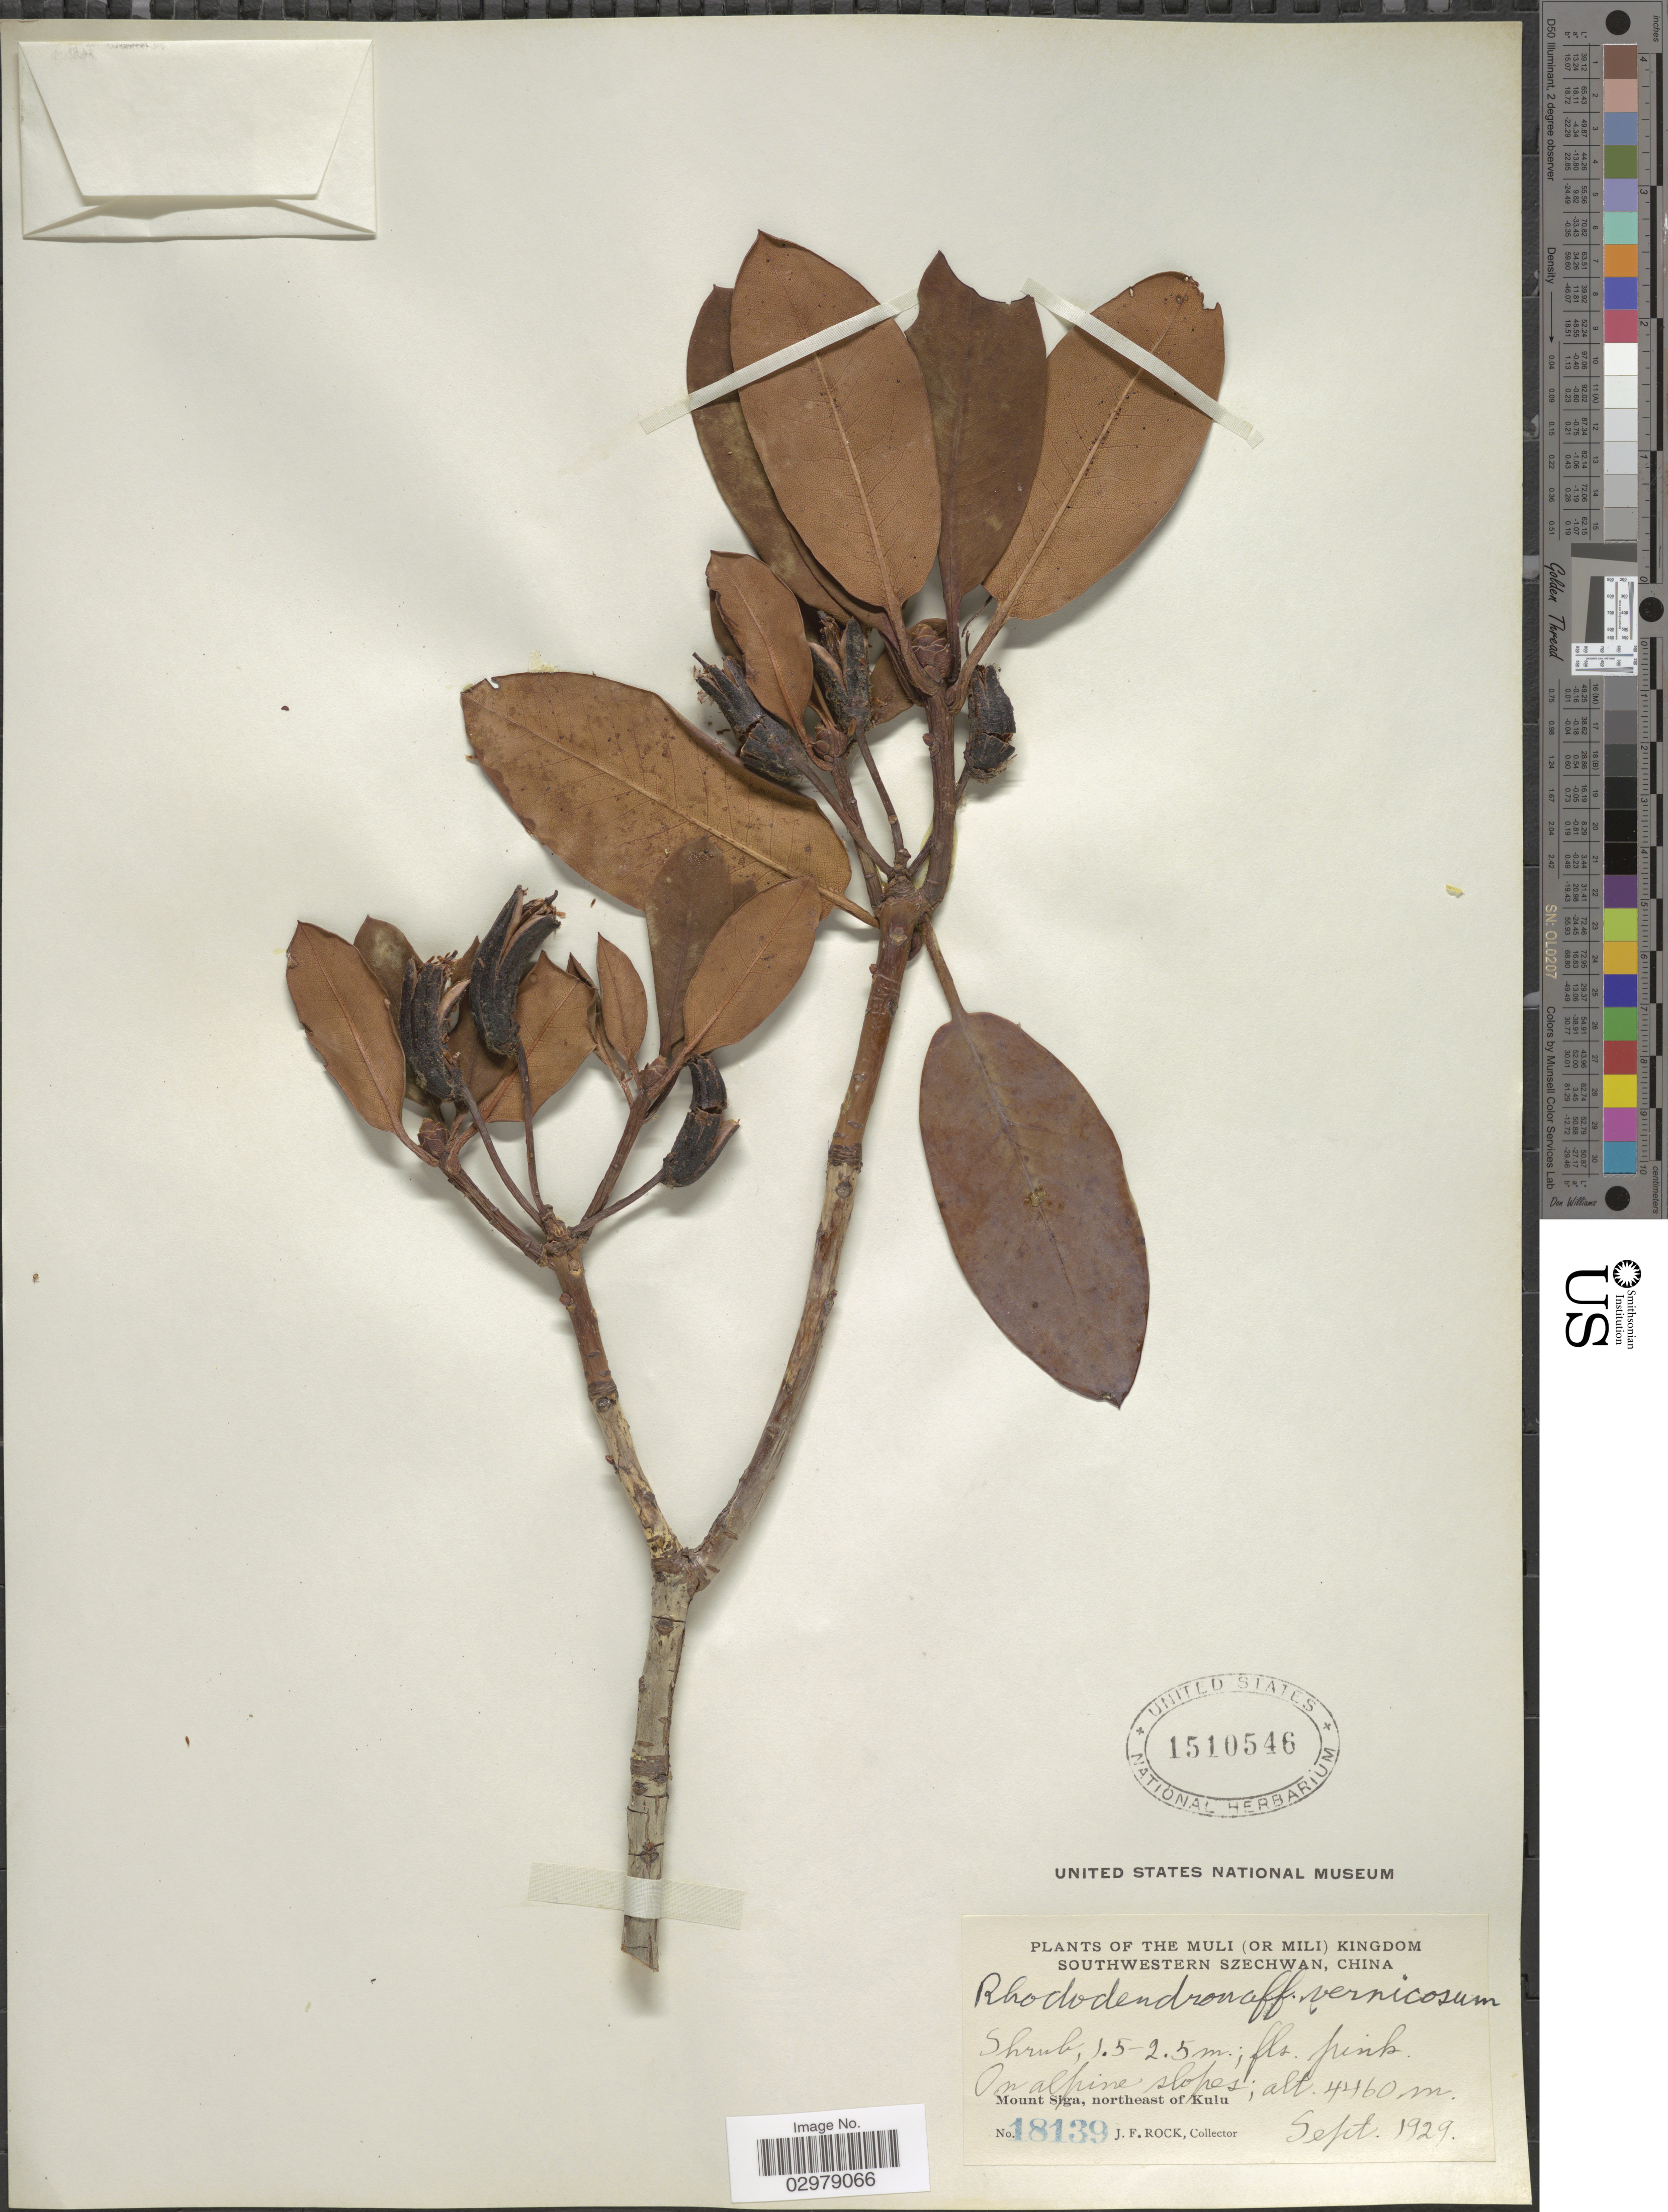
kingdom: Plantae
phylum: Tracheophyta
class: Magnoliopsida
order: Ericales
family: Ericaceae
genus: Rhododendron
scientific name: Rhododendron vernicosum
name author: Franch.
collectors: J. Rock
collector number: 18139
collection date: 1929-09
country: China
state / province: Sichuan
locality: The Muli (or Mili) Kingdom, Southwestern Szechwan. On alpine slopes. Mount Siga, northeast of Kulu.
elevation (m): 4460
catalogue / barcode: US 1510546